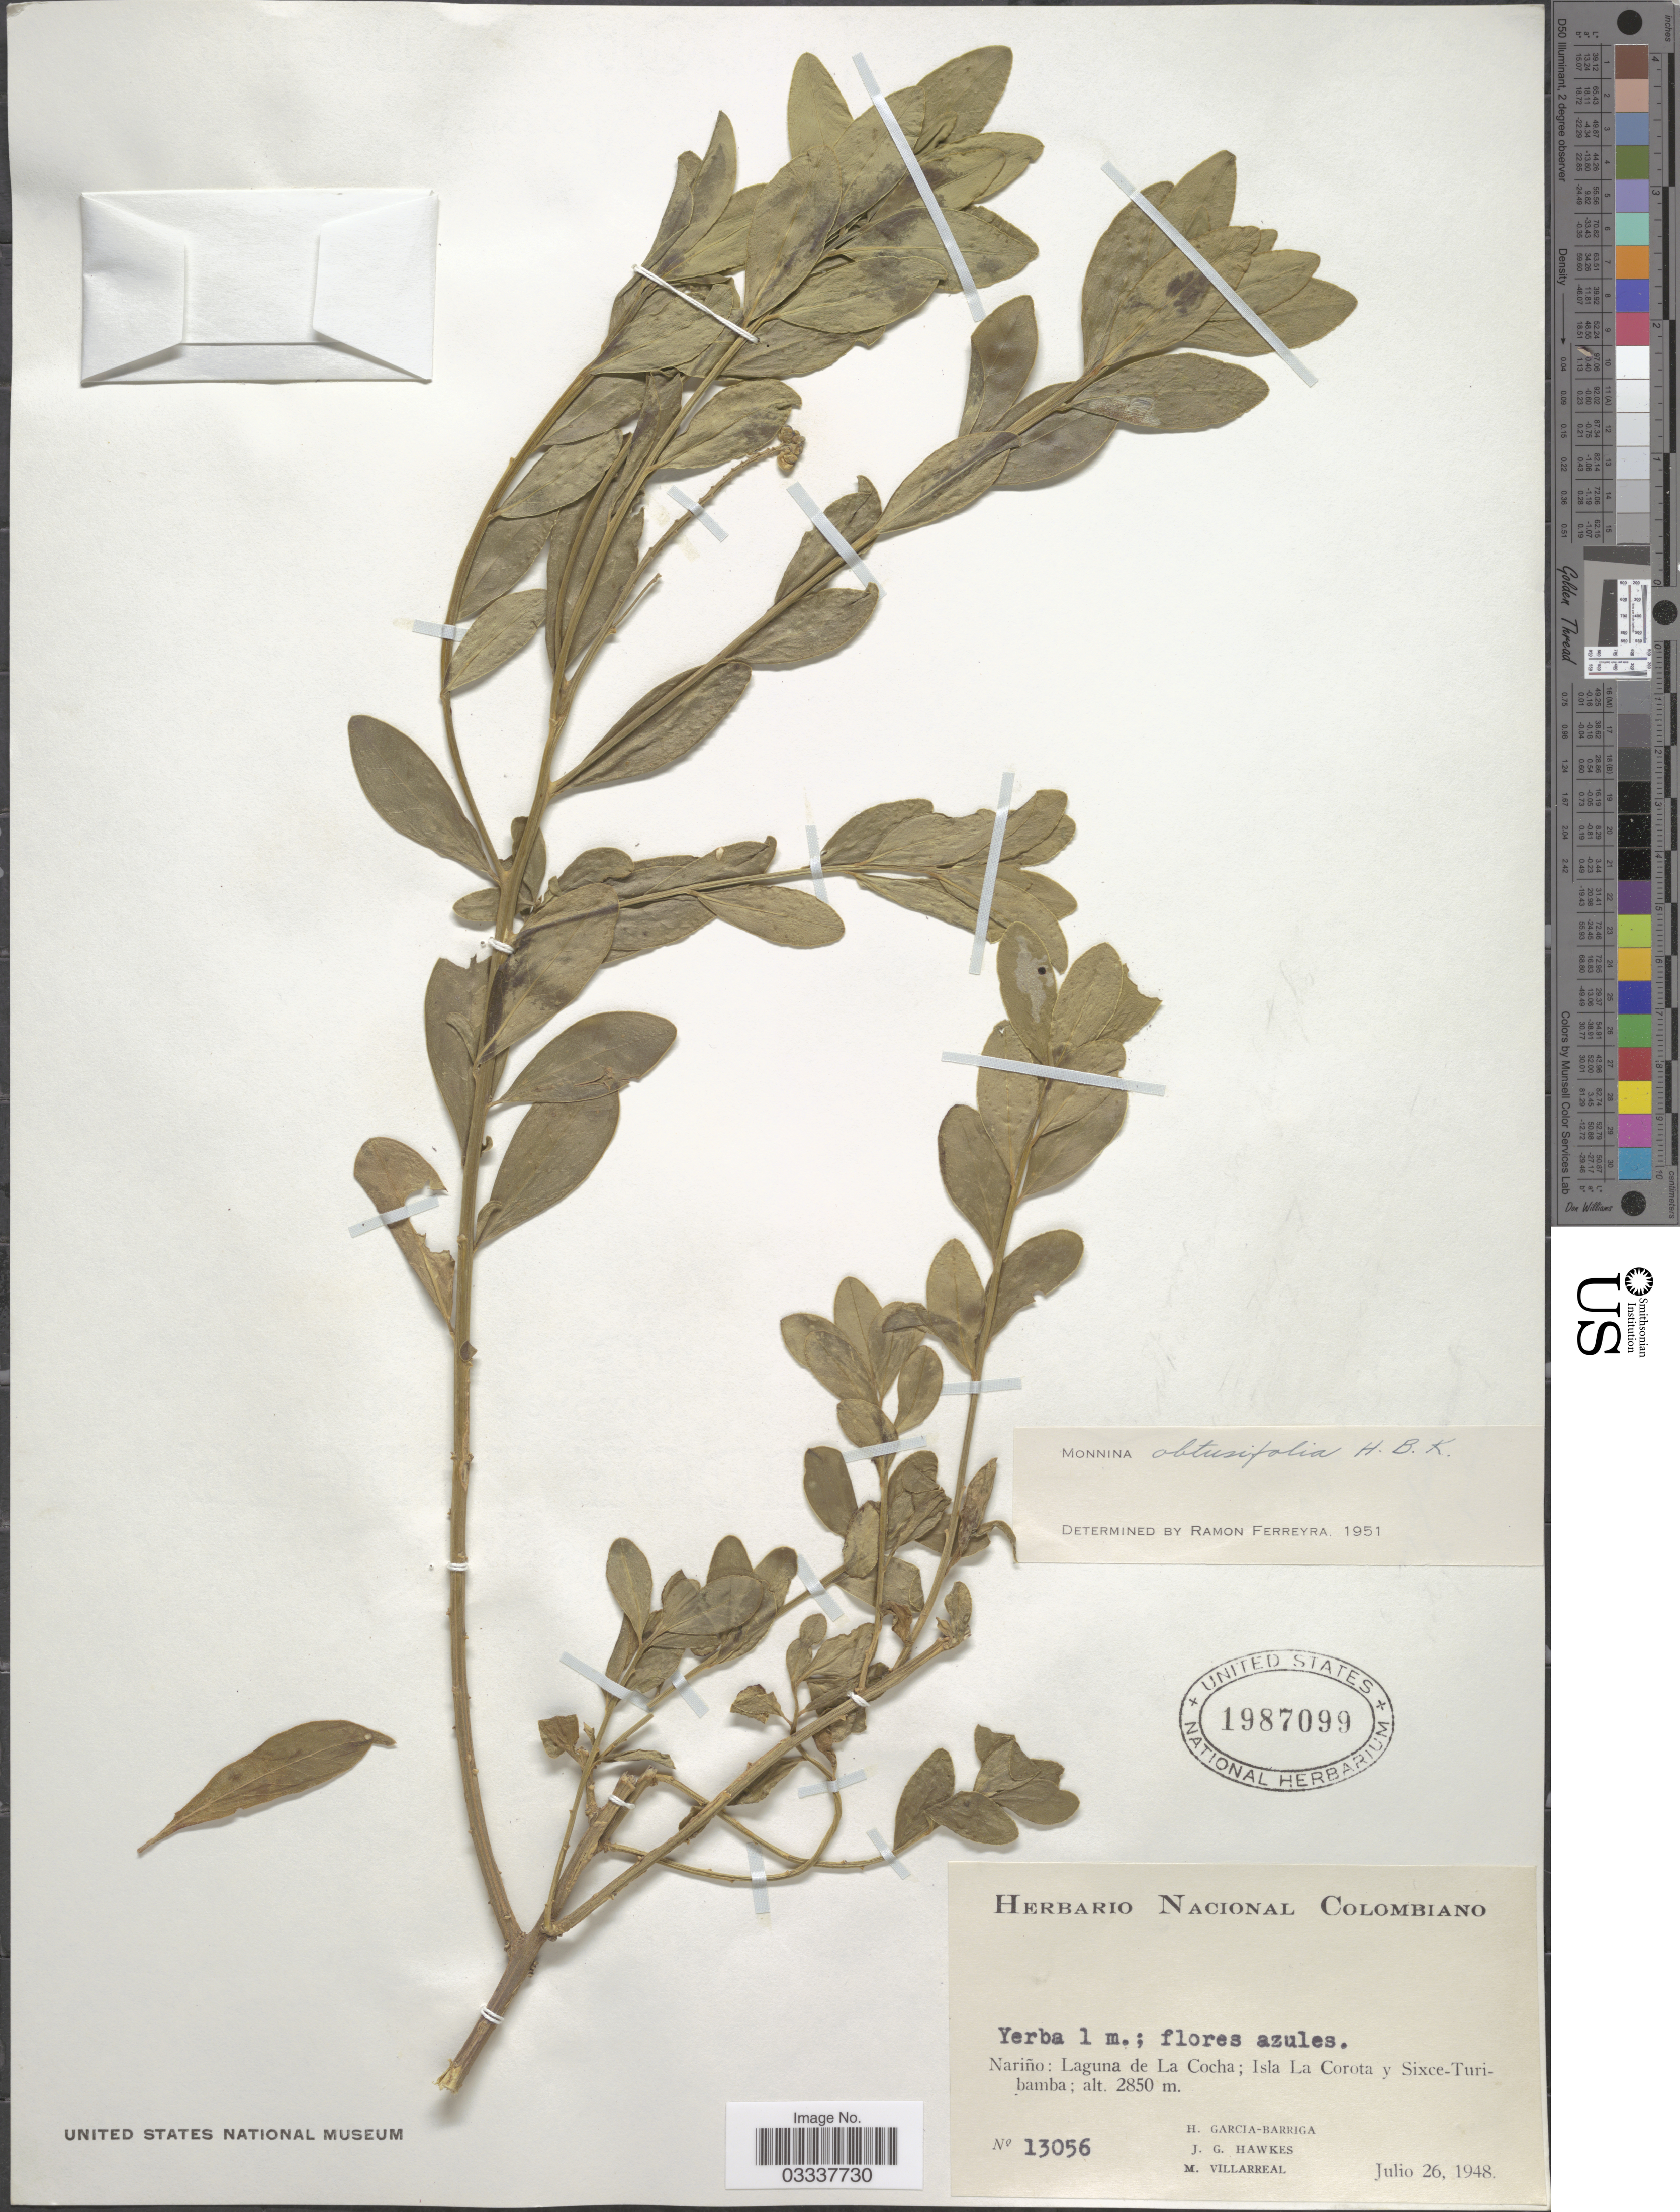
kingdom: Plantae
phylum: Tracheophyta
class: Magnoliopsida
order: Fabales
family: Polygalaceae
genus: Monnina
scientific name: Monnina phillyreoides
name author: (Bonpl.) B. Eriksen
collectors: H. García Barriga, J. Hawkes & M. Villarreal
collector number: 13056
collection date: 1948-07-26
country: Colombia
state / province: Nariño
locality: Laguna de La Cocha; Isla de Corota y Sixce-Turibamba.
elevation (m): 2850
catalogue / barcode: US 1987099